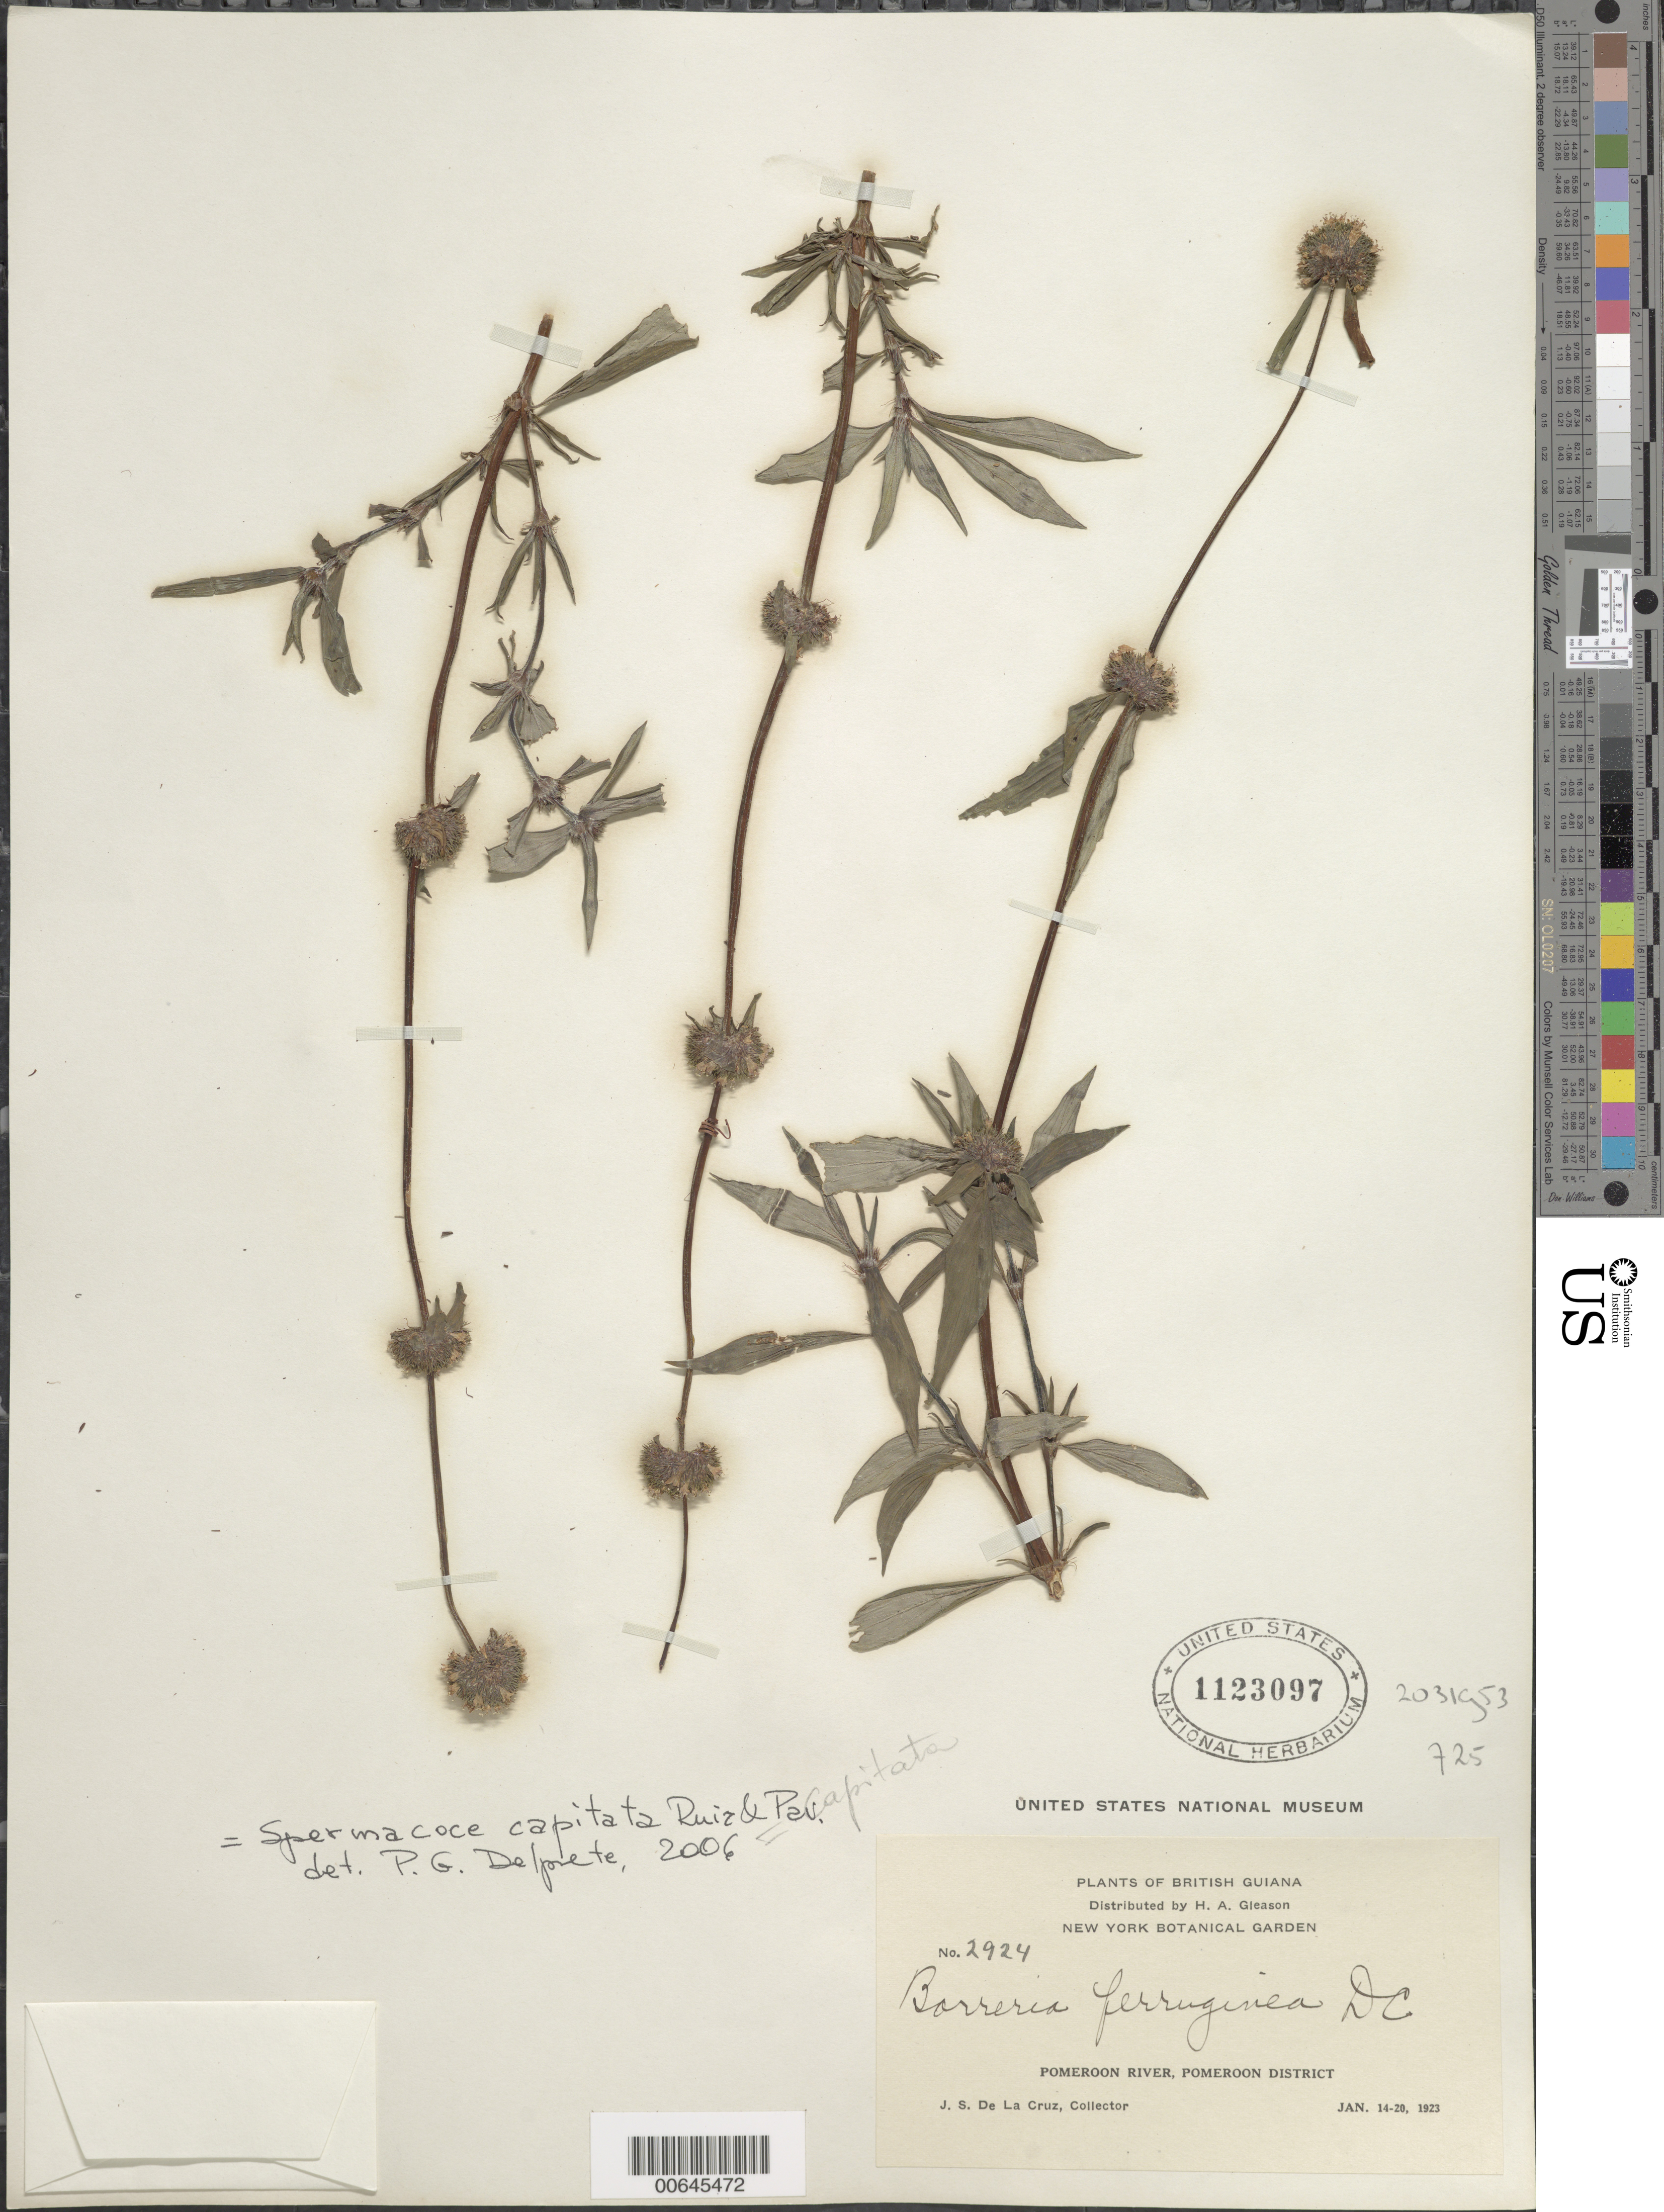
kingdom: Plantae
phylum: Tracheophyta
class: Magnoliopsida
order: Gentianales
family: Rubiaceae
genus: Spermacoce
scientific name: Spermacoce capitata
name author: Ruiz & Pav.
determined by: Delprete, P. G., Herb. de Guyane Cay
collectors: J. S. de la Cruz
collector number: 2924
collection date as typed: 14-Jan-23 to 20-Jan-23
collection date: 1923-01-14/1923-01-20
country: Guyana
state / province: Pomeroon-Supenaam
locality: Pomeroon R.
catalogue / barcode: US 1123097